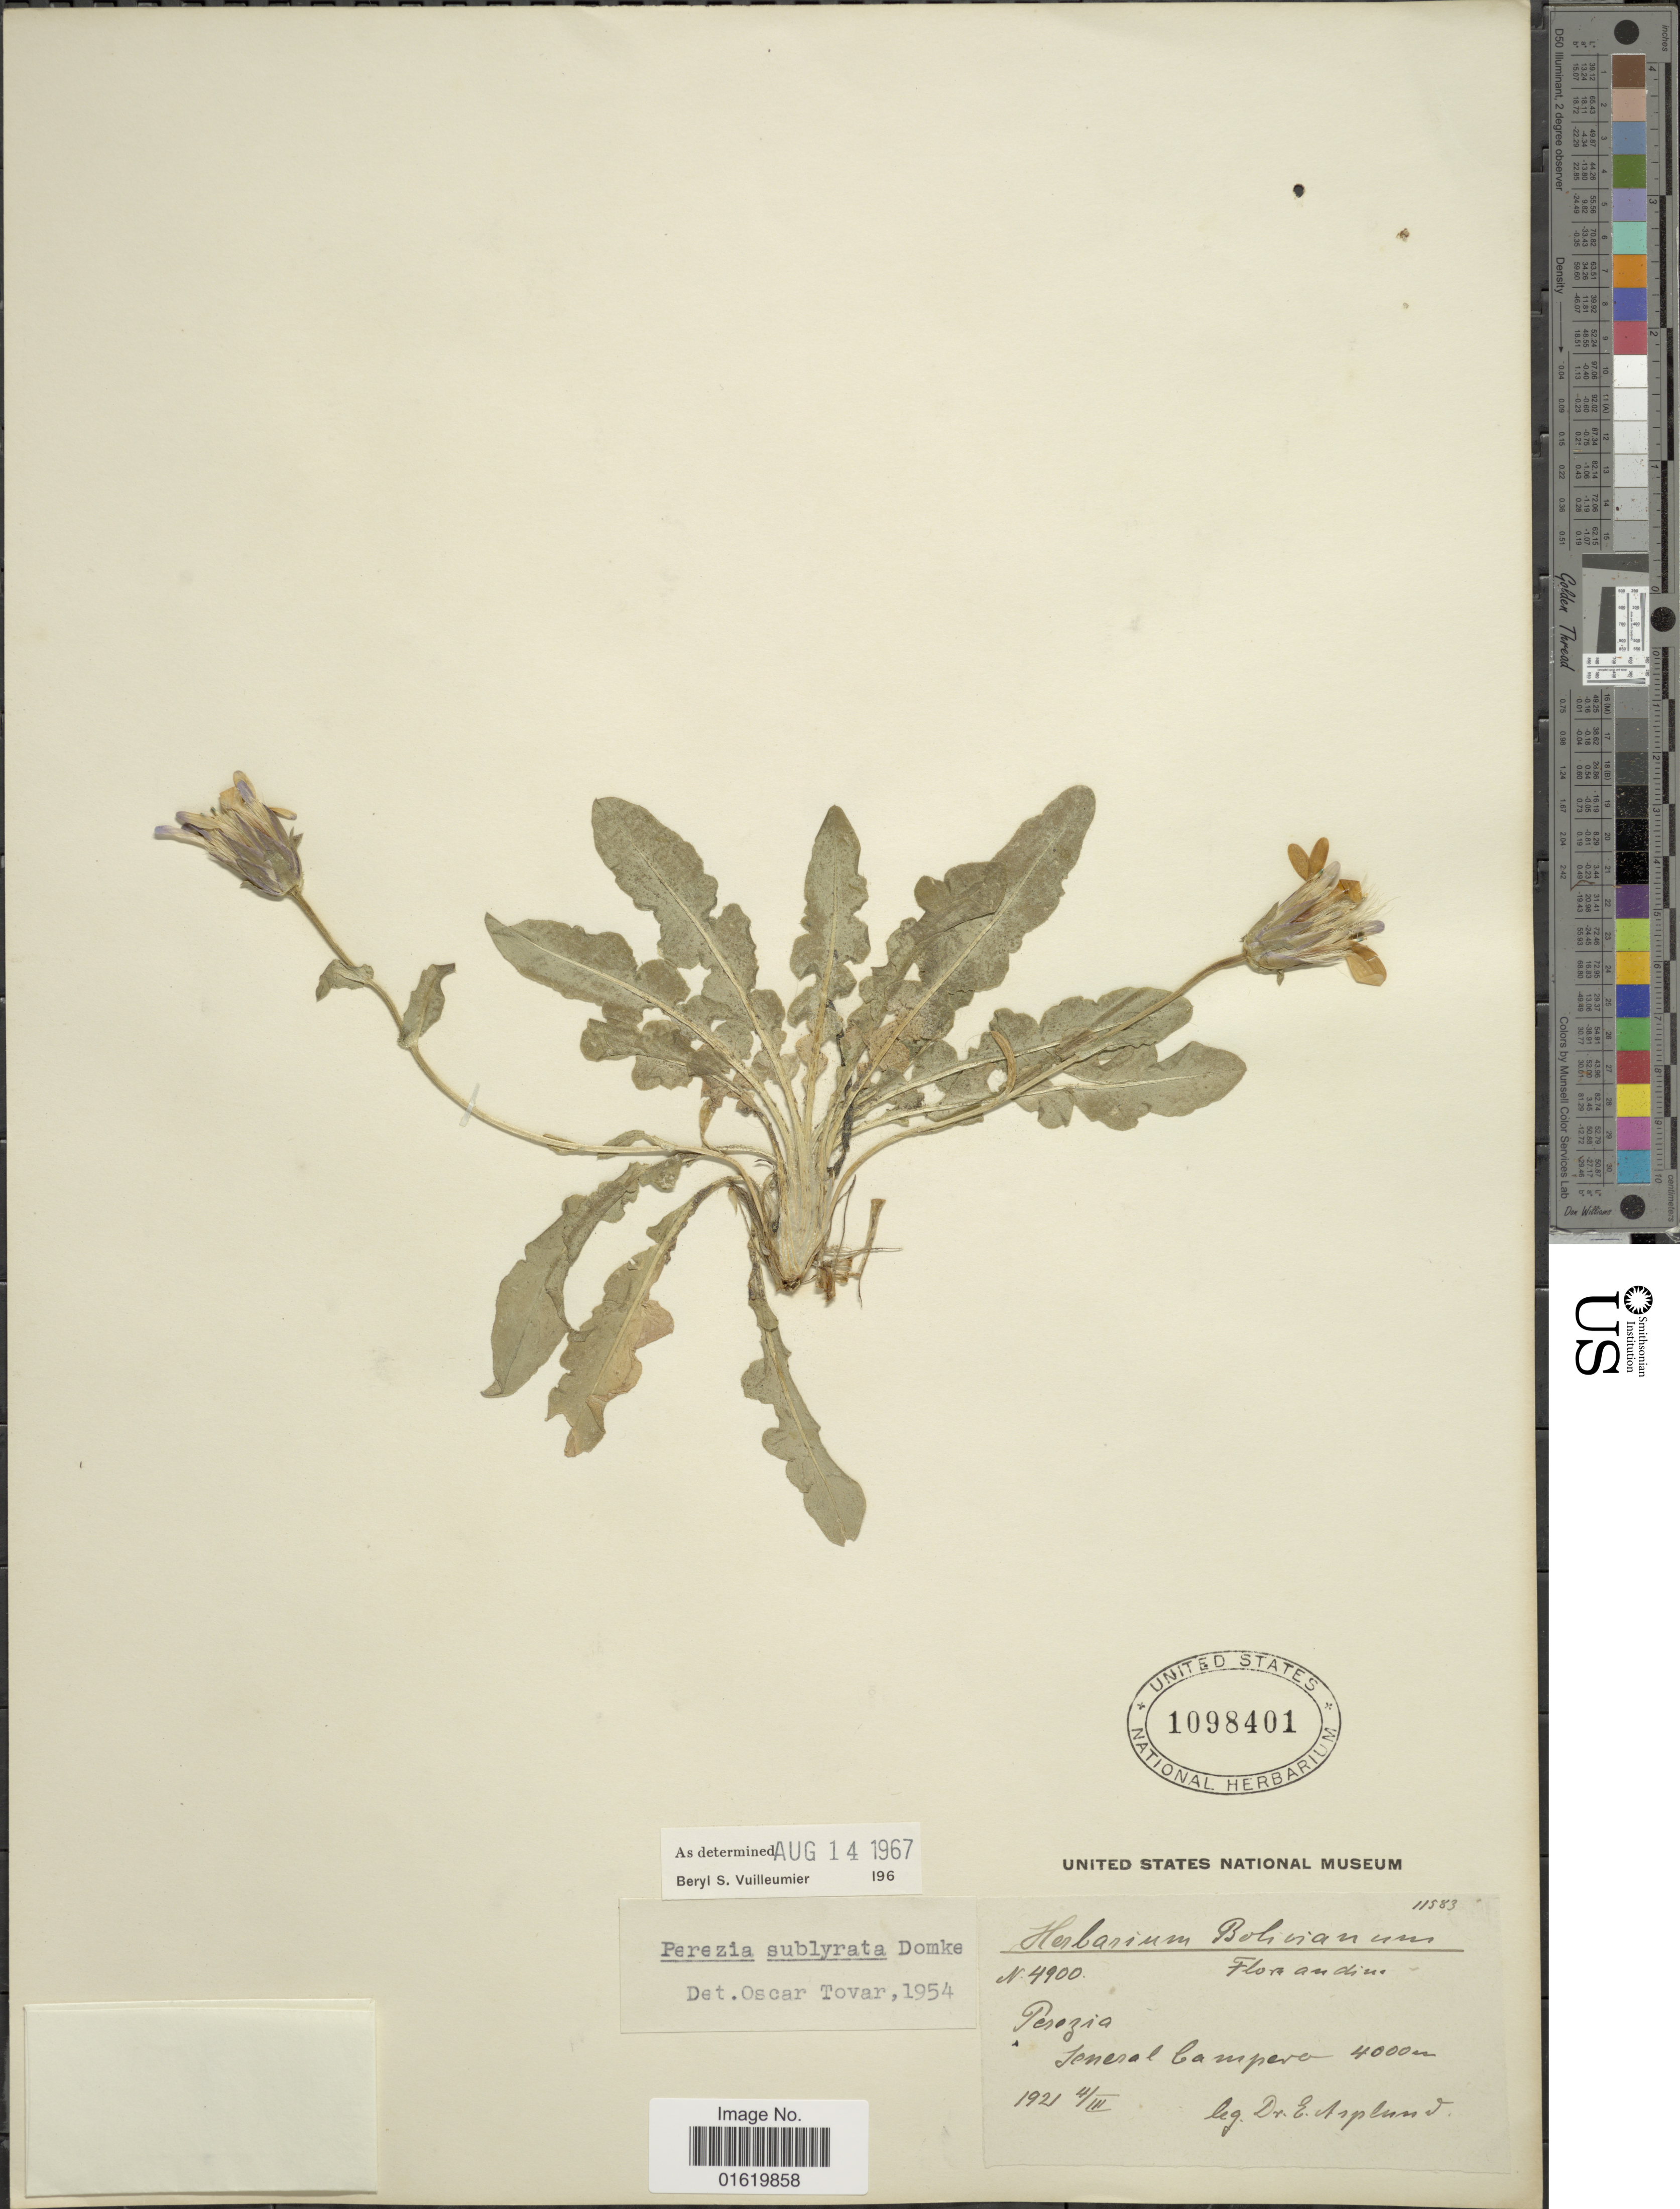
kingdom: Plantae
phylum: Tracheophyta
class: Magnoliopsida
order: Asterales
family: Asteraceae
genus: Perezia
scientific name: Perezia sublyrata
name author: Domke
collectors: E. Asplund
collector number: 4900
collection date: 1921-03-04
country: Bolivia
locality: Andina. Seneral Campera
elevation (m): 4000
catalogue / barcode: US 1098401